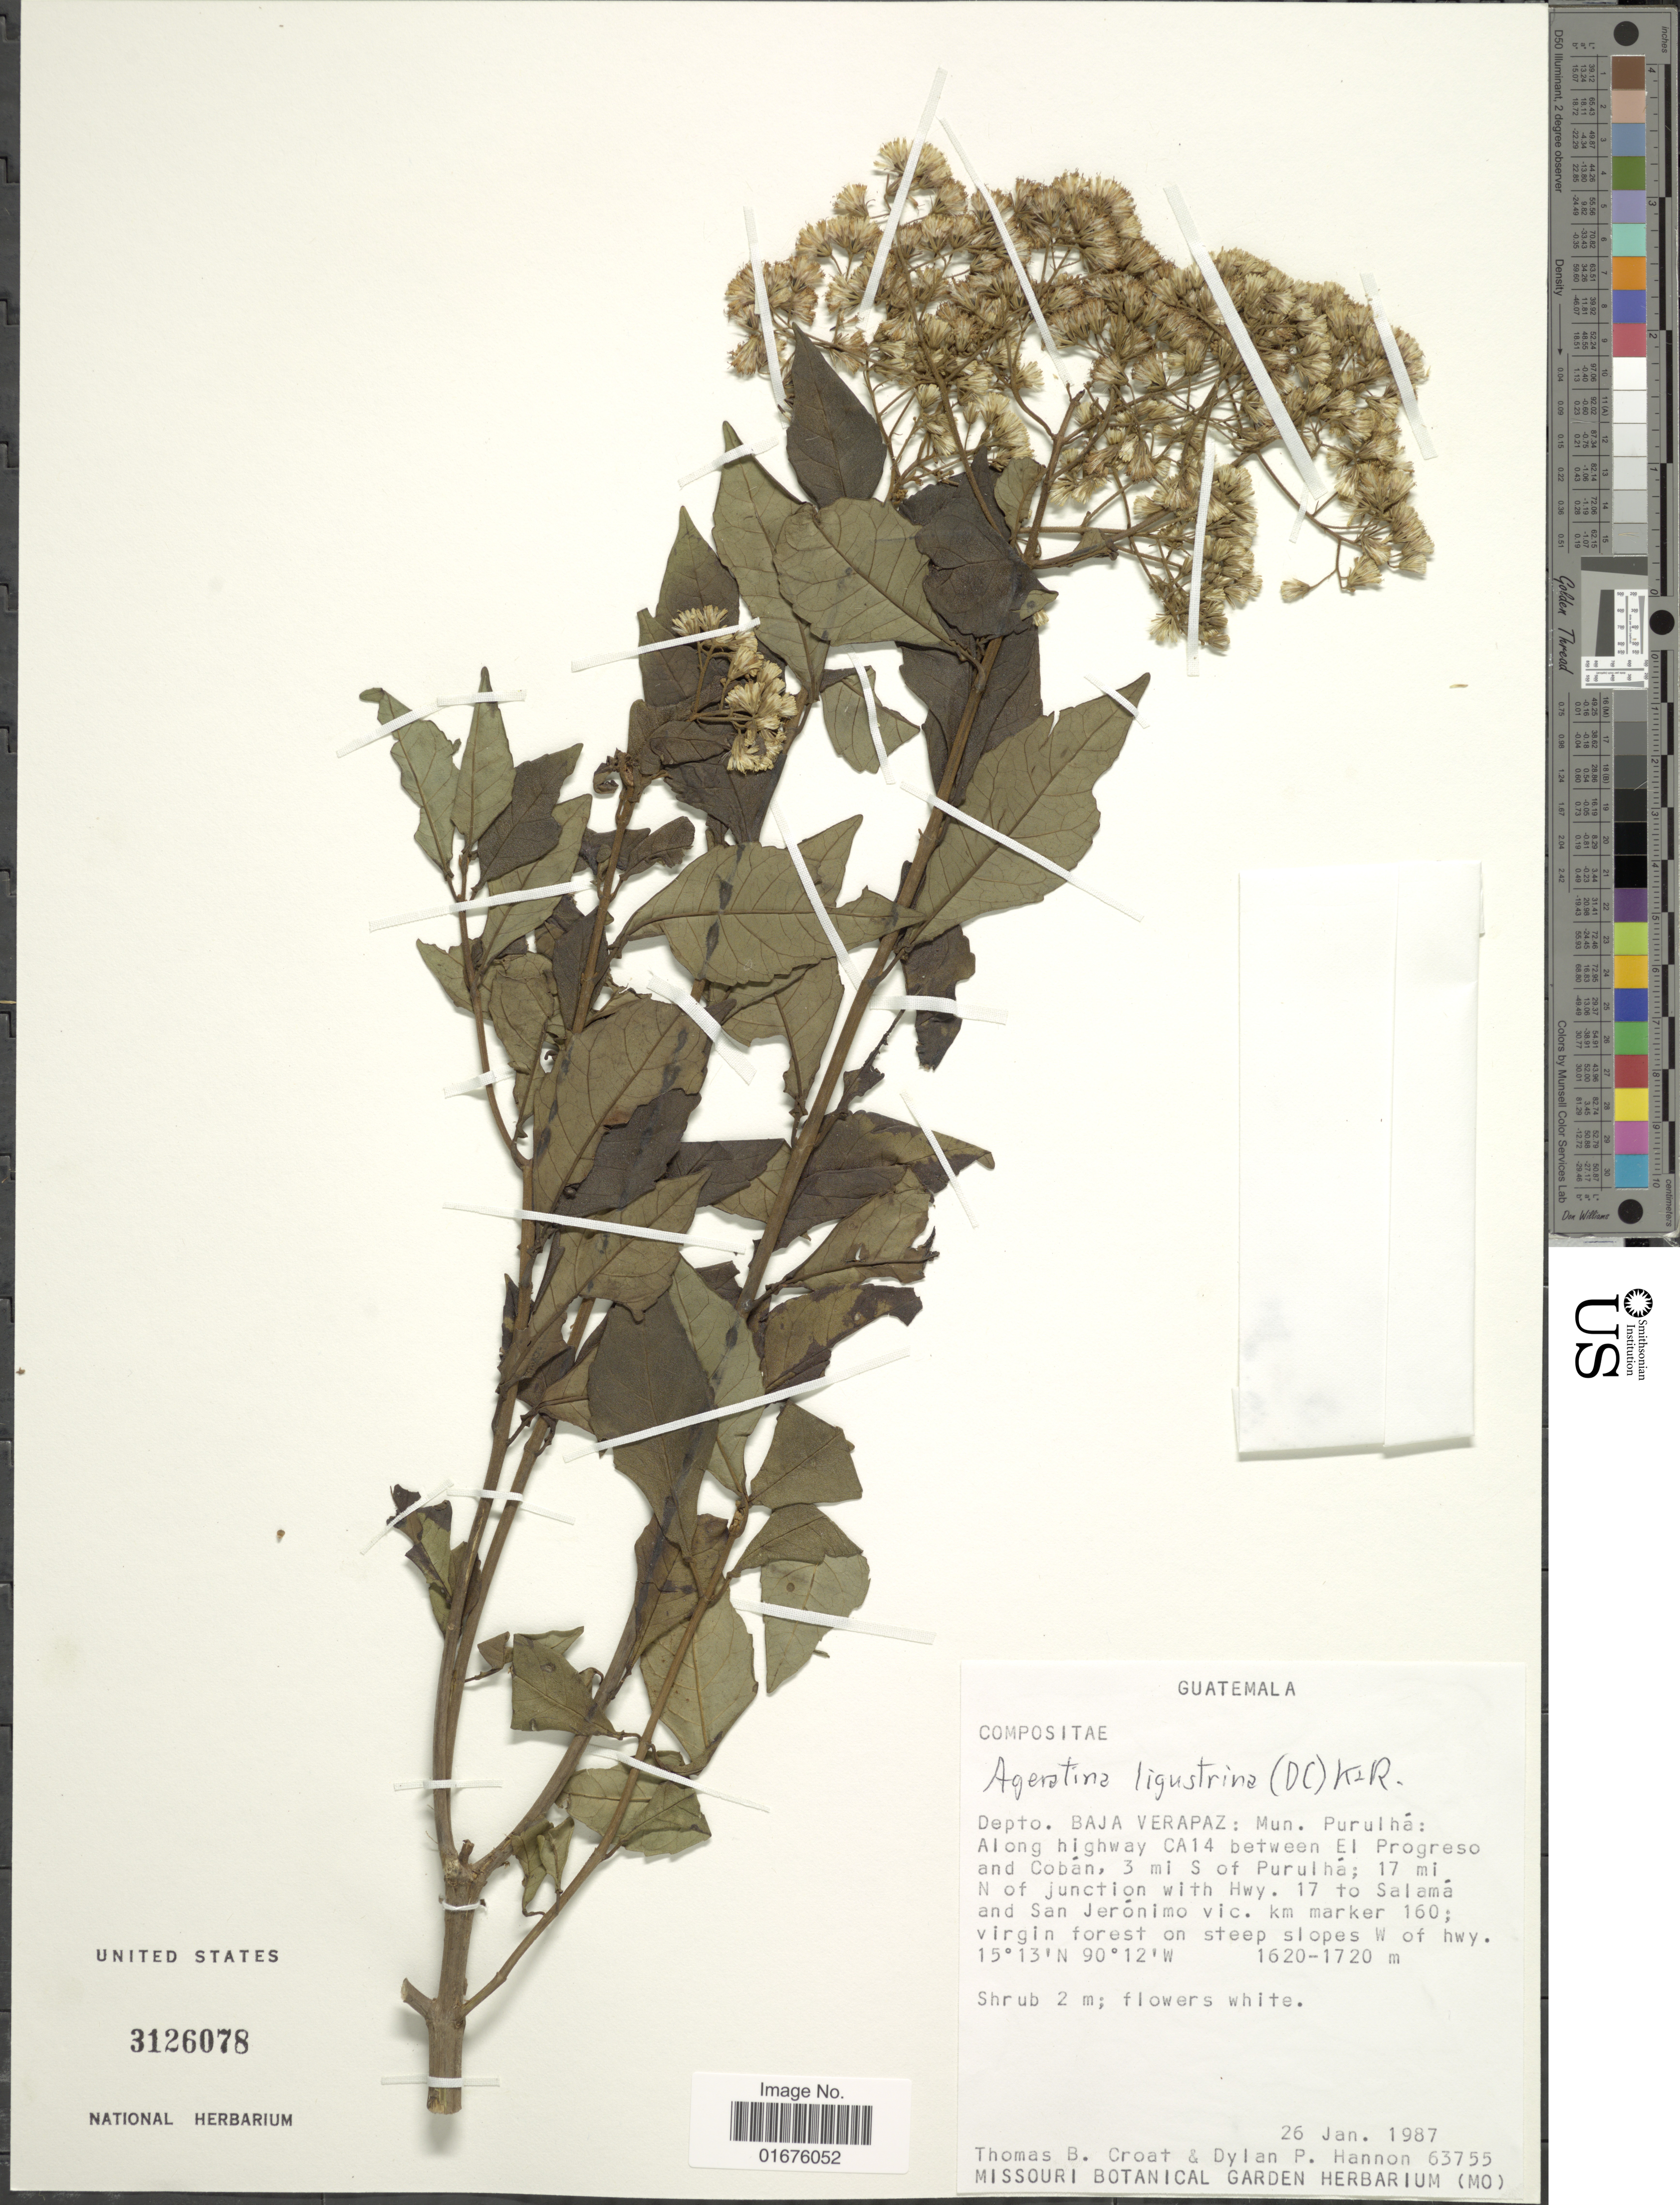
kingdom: Plantae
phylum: Tracheophyta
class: Magnoliopsida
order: Asterales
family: Asteraceae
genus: Ageratina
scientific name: Ageratina ligustrina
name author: (DC.) R.M. King & H. Rob.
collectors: T. B. Croat & D. Hannon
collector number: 63755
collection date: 1987-01-26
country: Guatemala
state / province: Baja Verapaz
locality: Mun. Purulhá: along highway CA14 between El Progreso and Cobán, 3 mi S of Purulhá; 17 mi N of junction with Hwy. 17 to Salamá and San Jerónimo vic. km marker 160; virgin foerst on steep slopes W of hwy.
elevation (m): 1620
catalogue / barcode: US 3126078